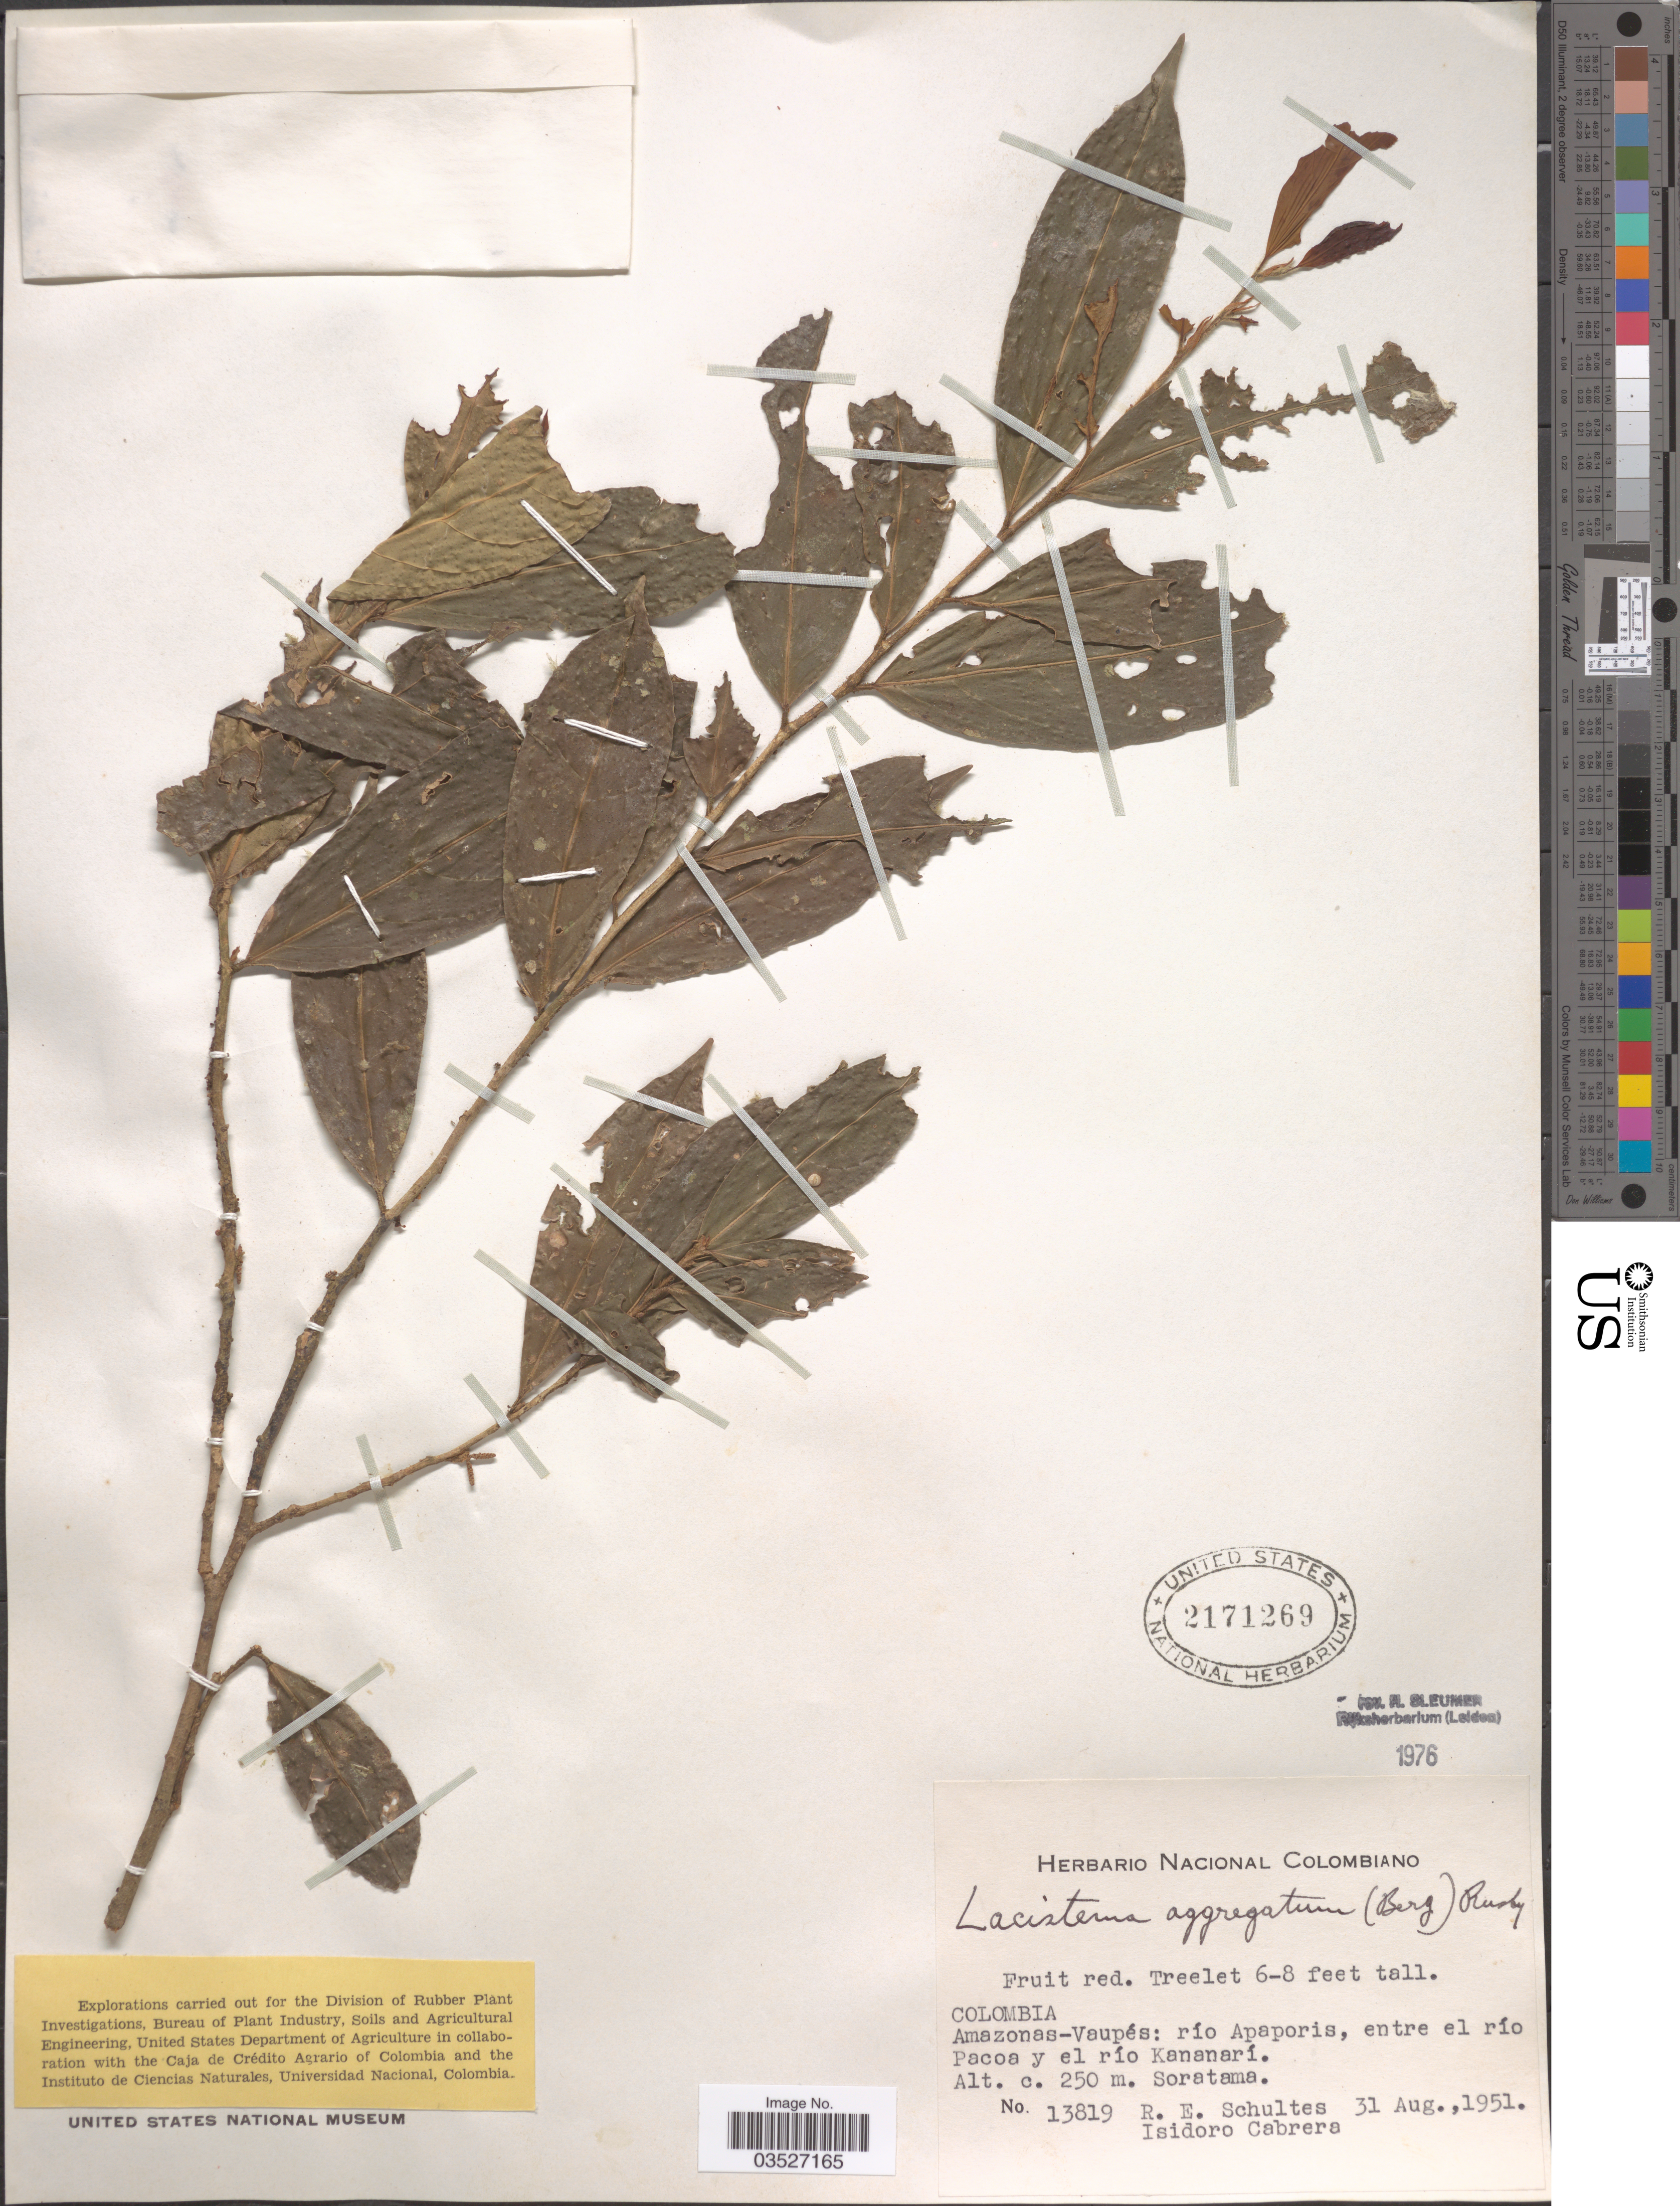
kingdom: Plantae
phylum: Tracheophyta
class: Magnoliopsida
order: Malpighiales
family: Lacistemataceae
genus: Lacistema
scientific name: Lacistema aggregatum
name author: (P.J. Bergius) Rusby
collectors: R. E. Schultes & I. Cabrera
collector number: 13819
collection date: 1951-08-31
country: Colombia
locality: Amazonas-Vaupés: río Apaporis, entre el río Pacoa y el río Kananarí. Soratama.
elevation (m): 250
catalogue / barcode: US 2171269